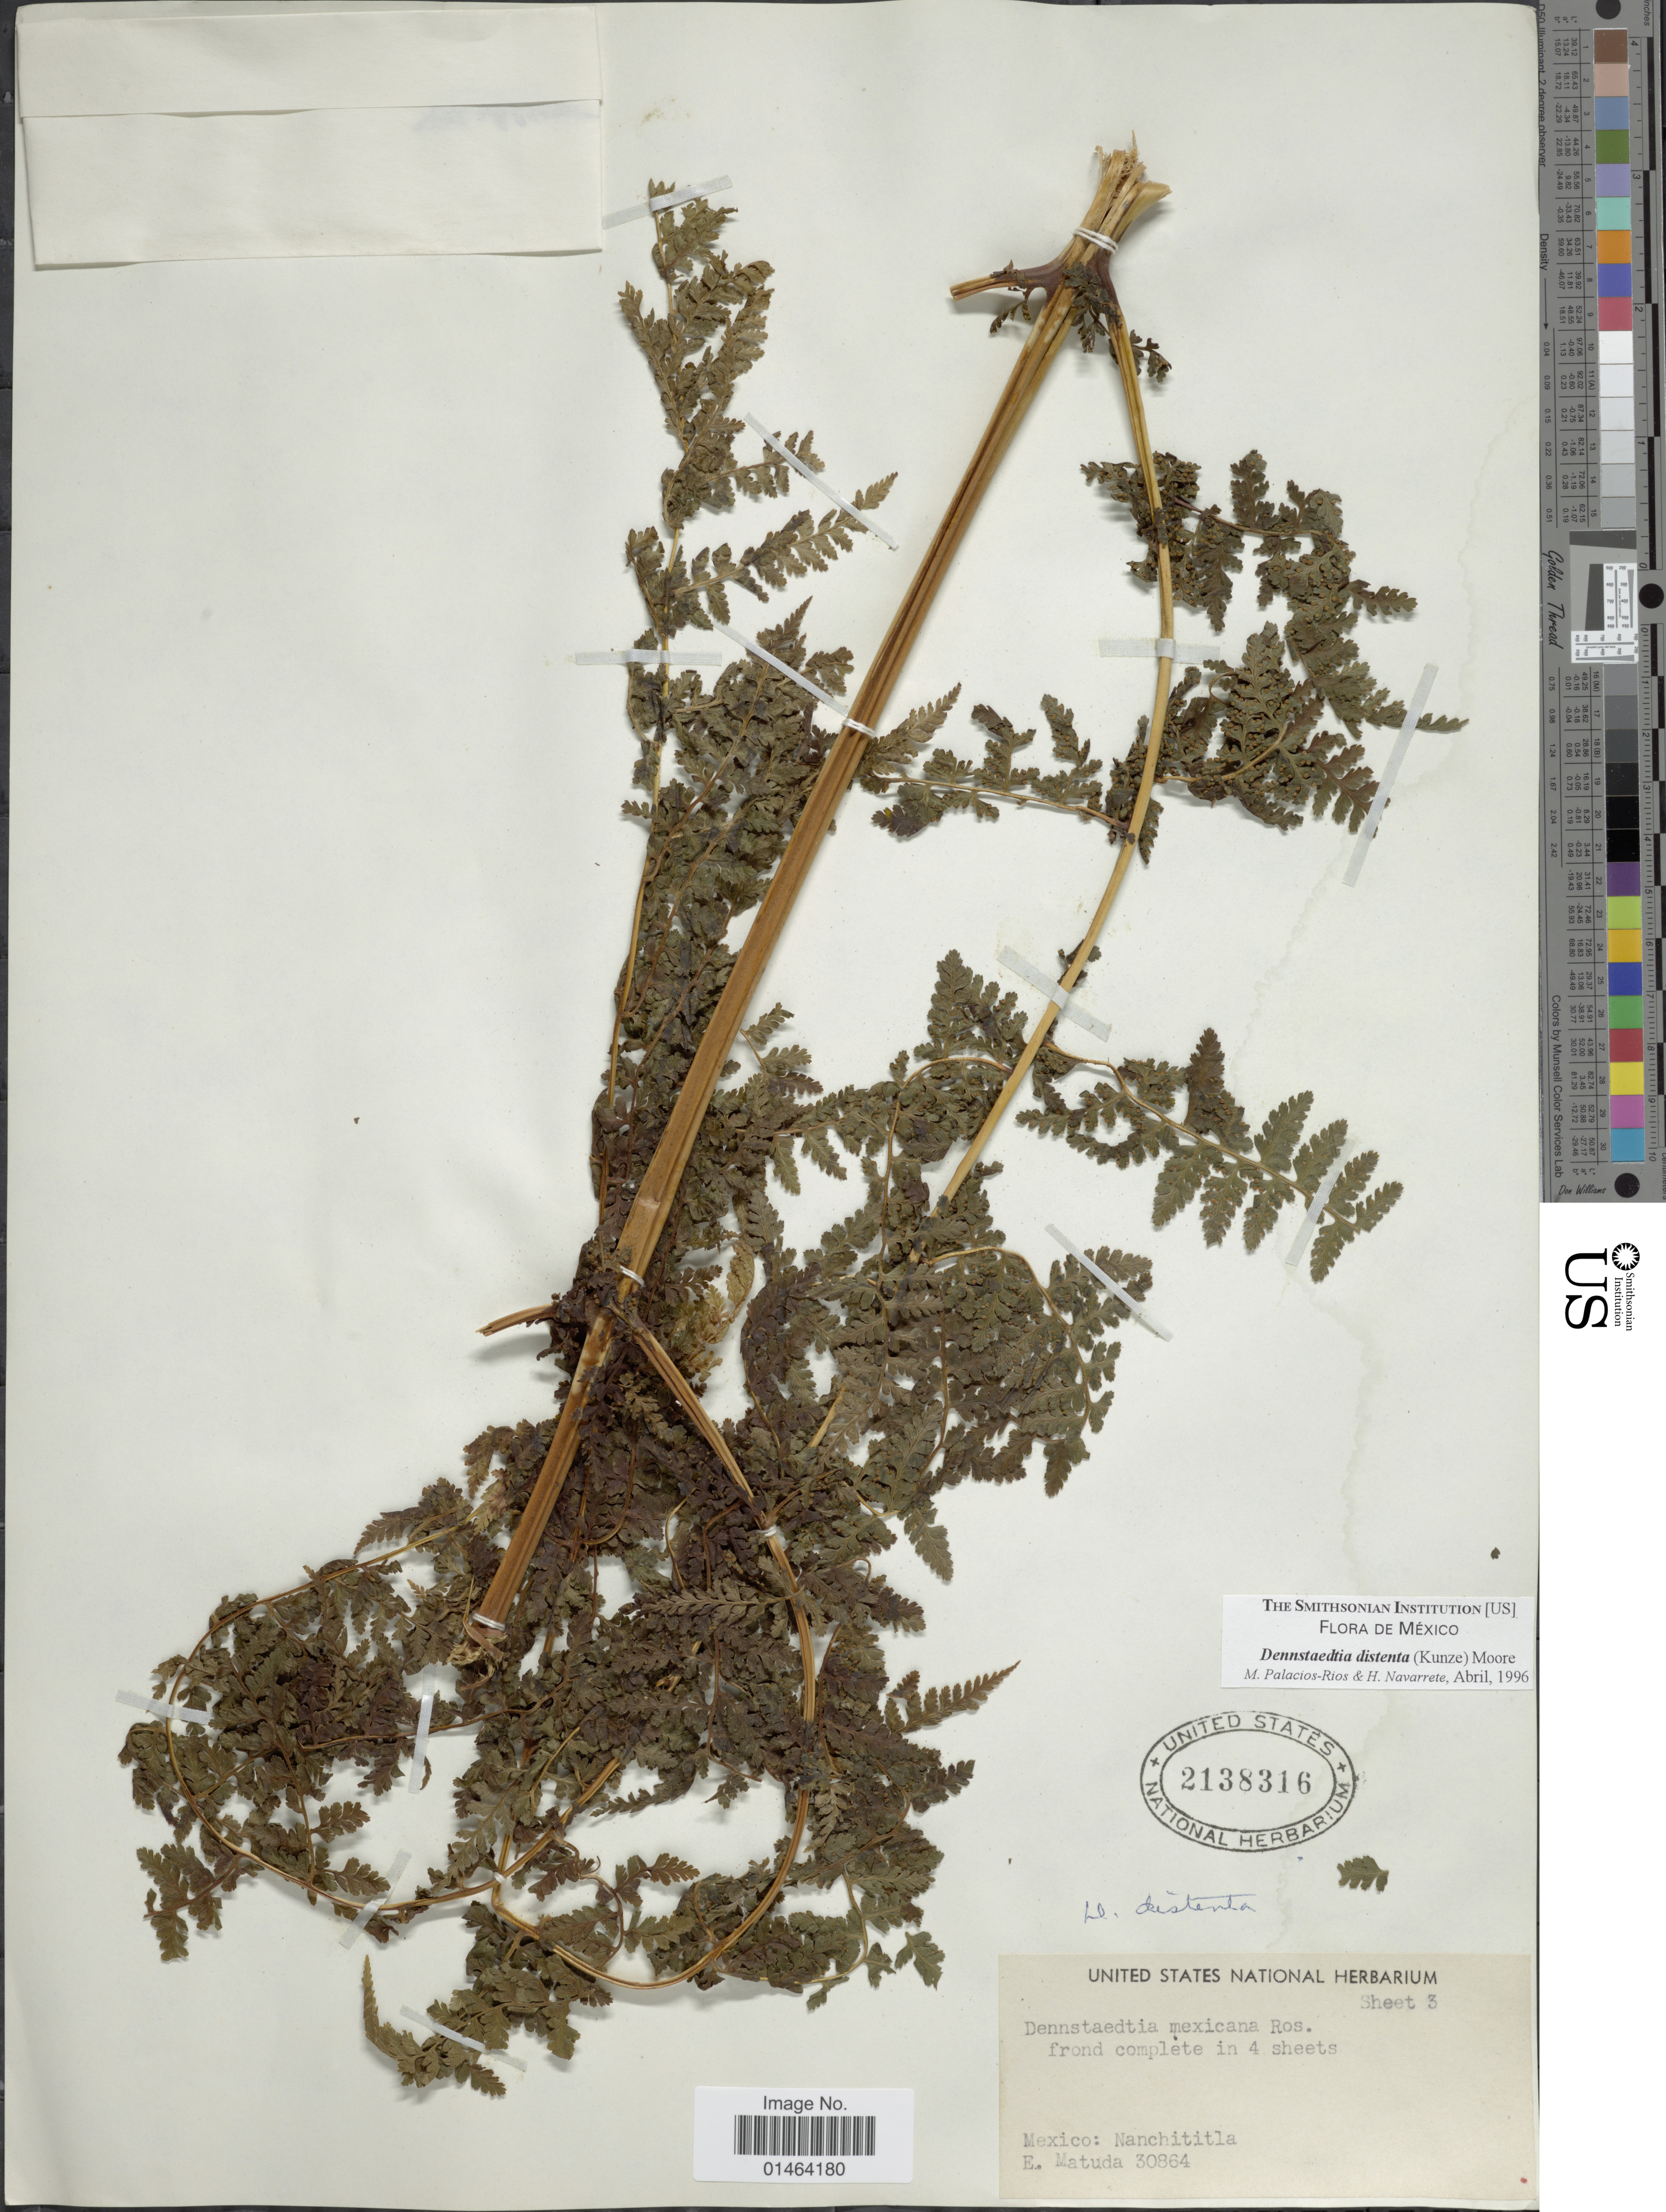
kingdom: Plantae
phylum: Tracheophyta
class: Polypodiopsida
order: Polypodiales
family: Dennstaedtiaceae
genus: Dennstaedtia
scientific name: Dennstaedtia distenta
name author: (Kunze) T. Moore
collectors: E. Matuda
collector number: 30864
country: Mexico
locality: Nanchititla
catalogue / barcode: US 2138316